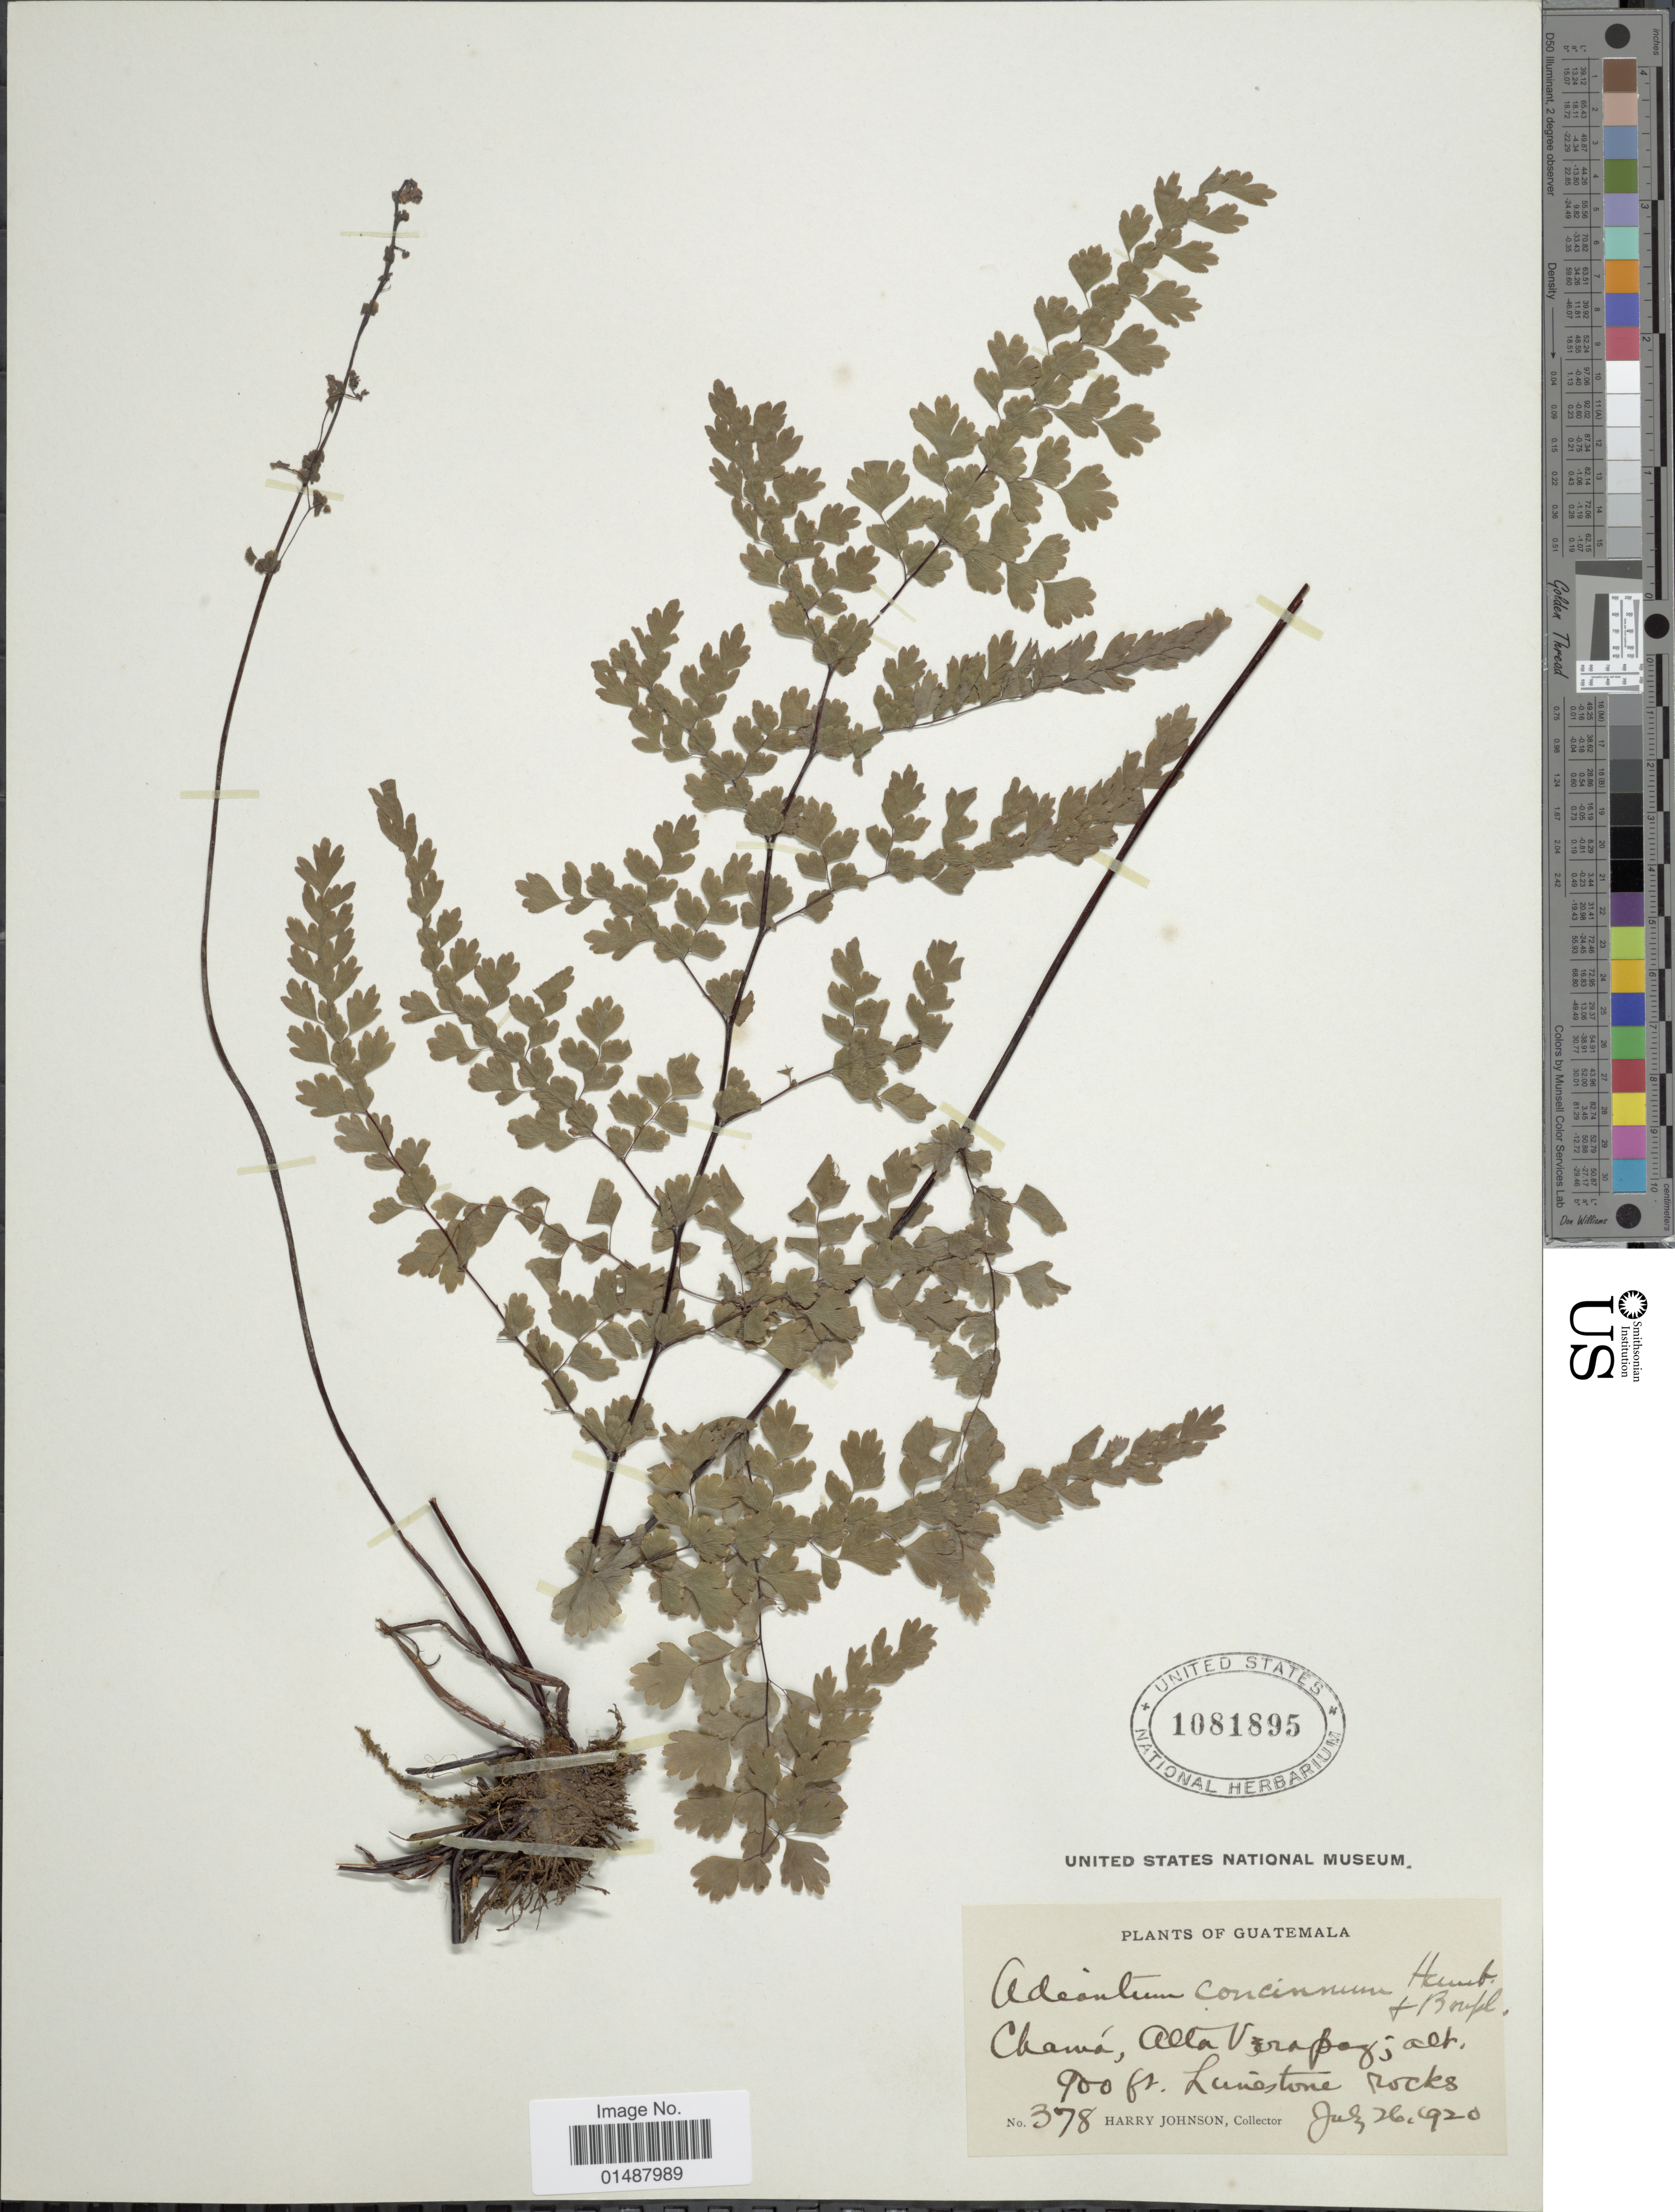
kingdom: Plantae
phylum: Tracheophyta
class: Polypodiopsida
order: Polypodiales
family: Pteridaceae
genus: Adiantum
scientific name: Adiantum concinnum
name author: Humb. & Bonpl. ex Willd.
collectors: H. Johnson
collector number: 378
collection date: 1920-07-26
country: Guatemala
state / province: Alta Verapaz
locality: Chawa, Alta Verapaz, Limestone rocks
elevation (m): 274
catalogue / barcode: US 1081895